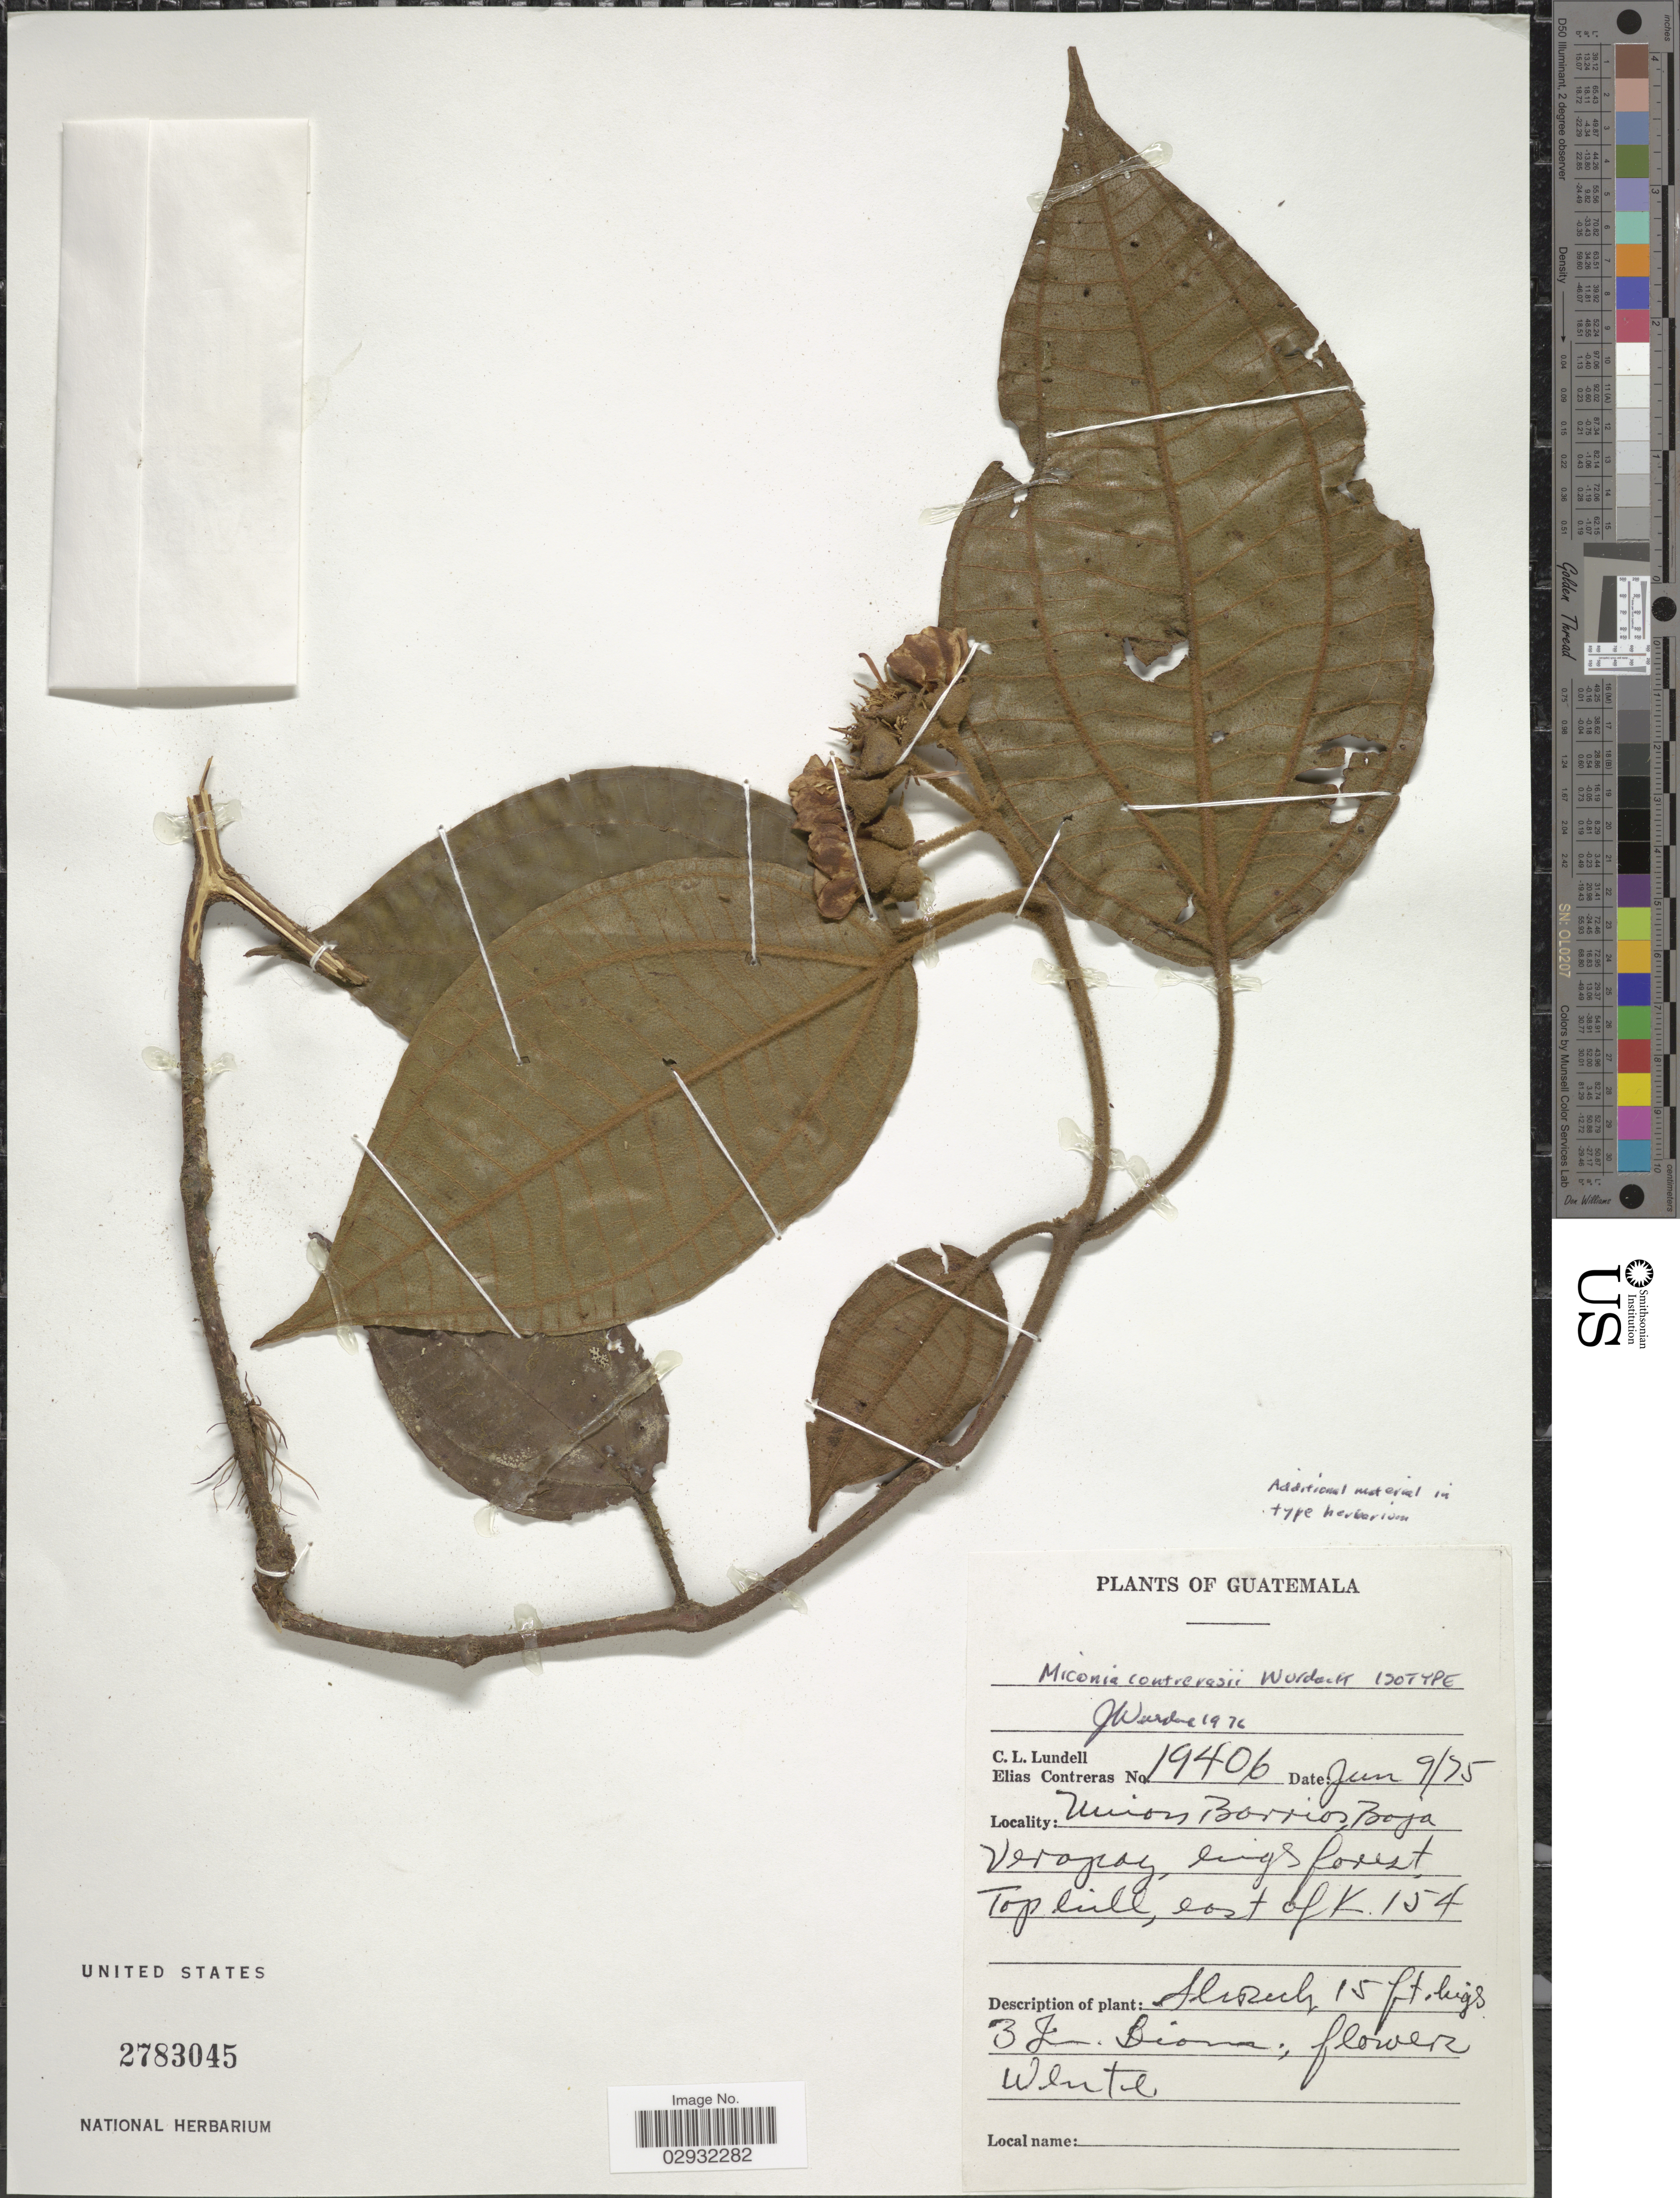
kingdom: Plantae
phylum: Tracheophyta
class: Magnoliopsida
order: Myrtales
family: Melastomataceae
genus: Miconia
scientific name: Miconia contrerasii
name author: Wurdack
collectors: C. L. Lundell & E. Contreras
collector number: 19406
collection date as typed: Transcribed d/m/y: 9/6/75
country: Guatemala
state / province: Baja Verapaz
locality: Union Borrios, Baja Verapaz, bigs forest, top hill, east of K 154.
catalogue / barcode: US 2783045